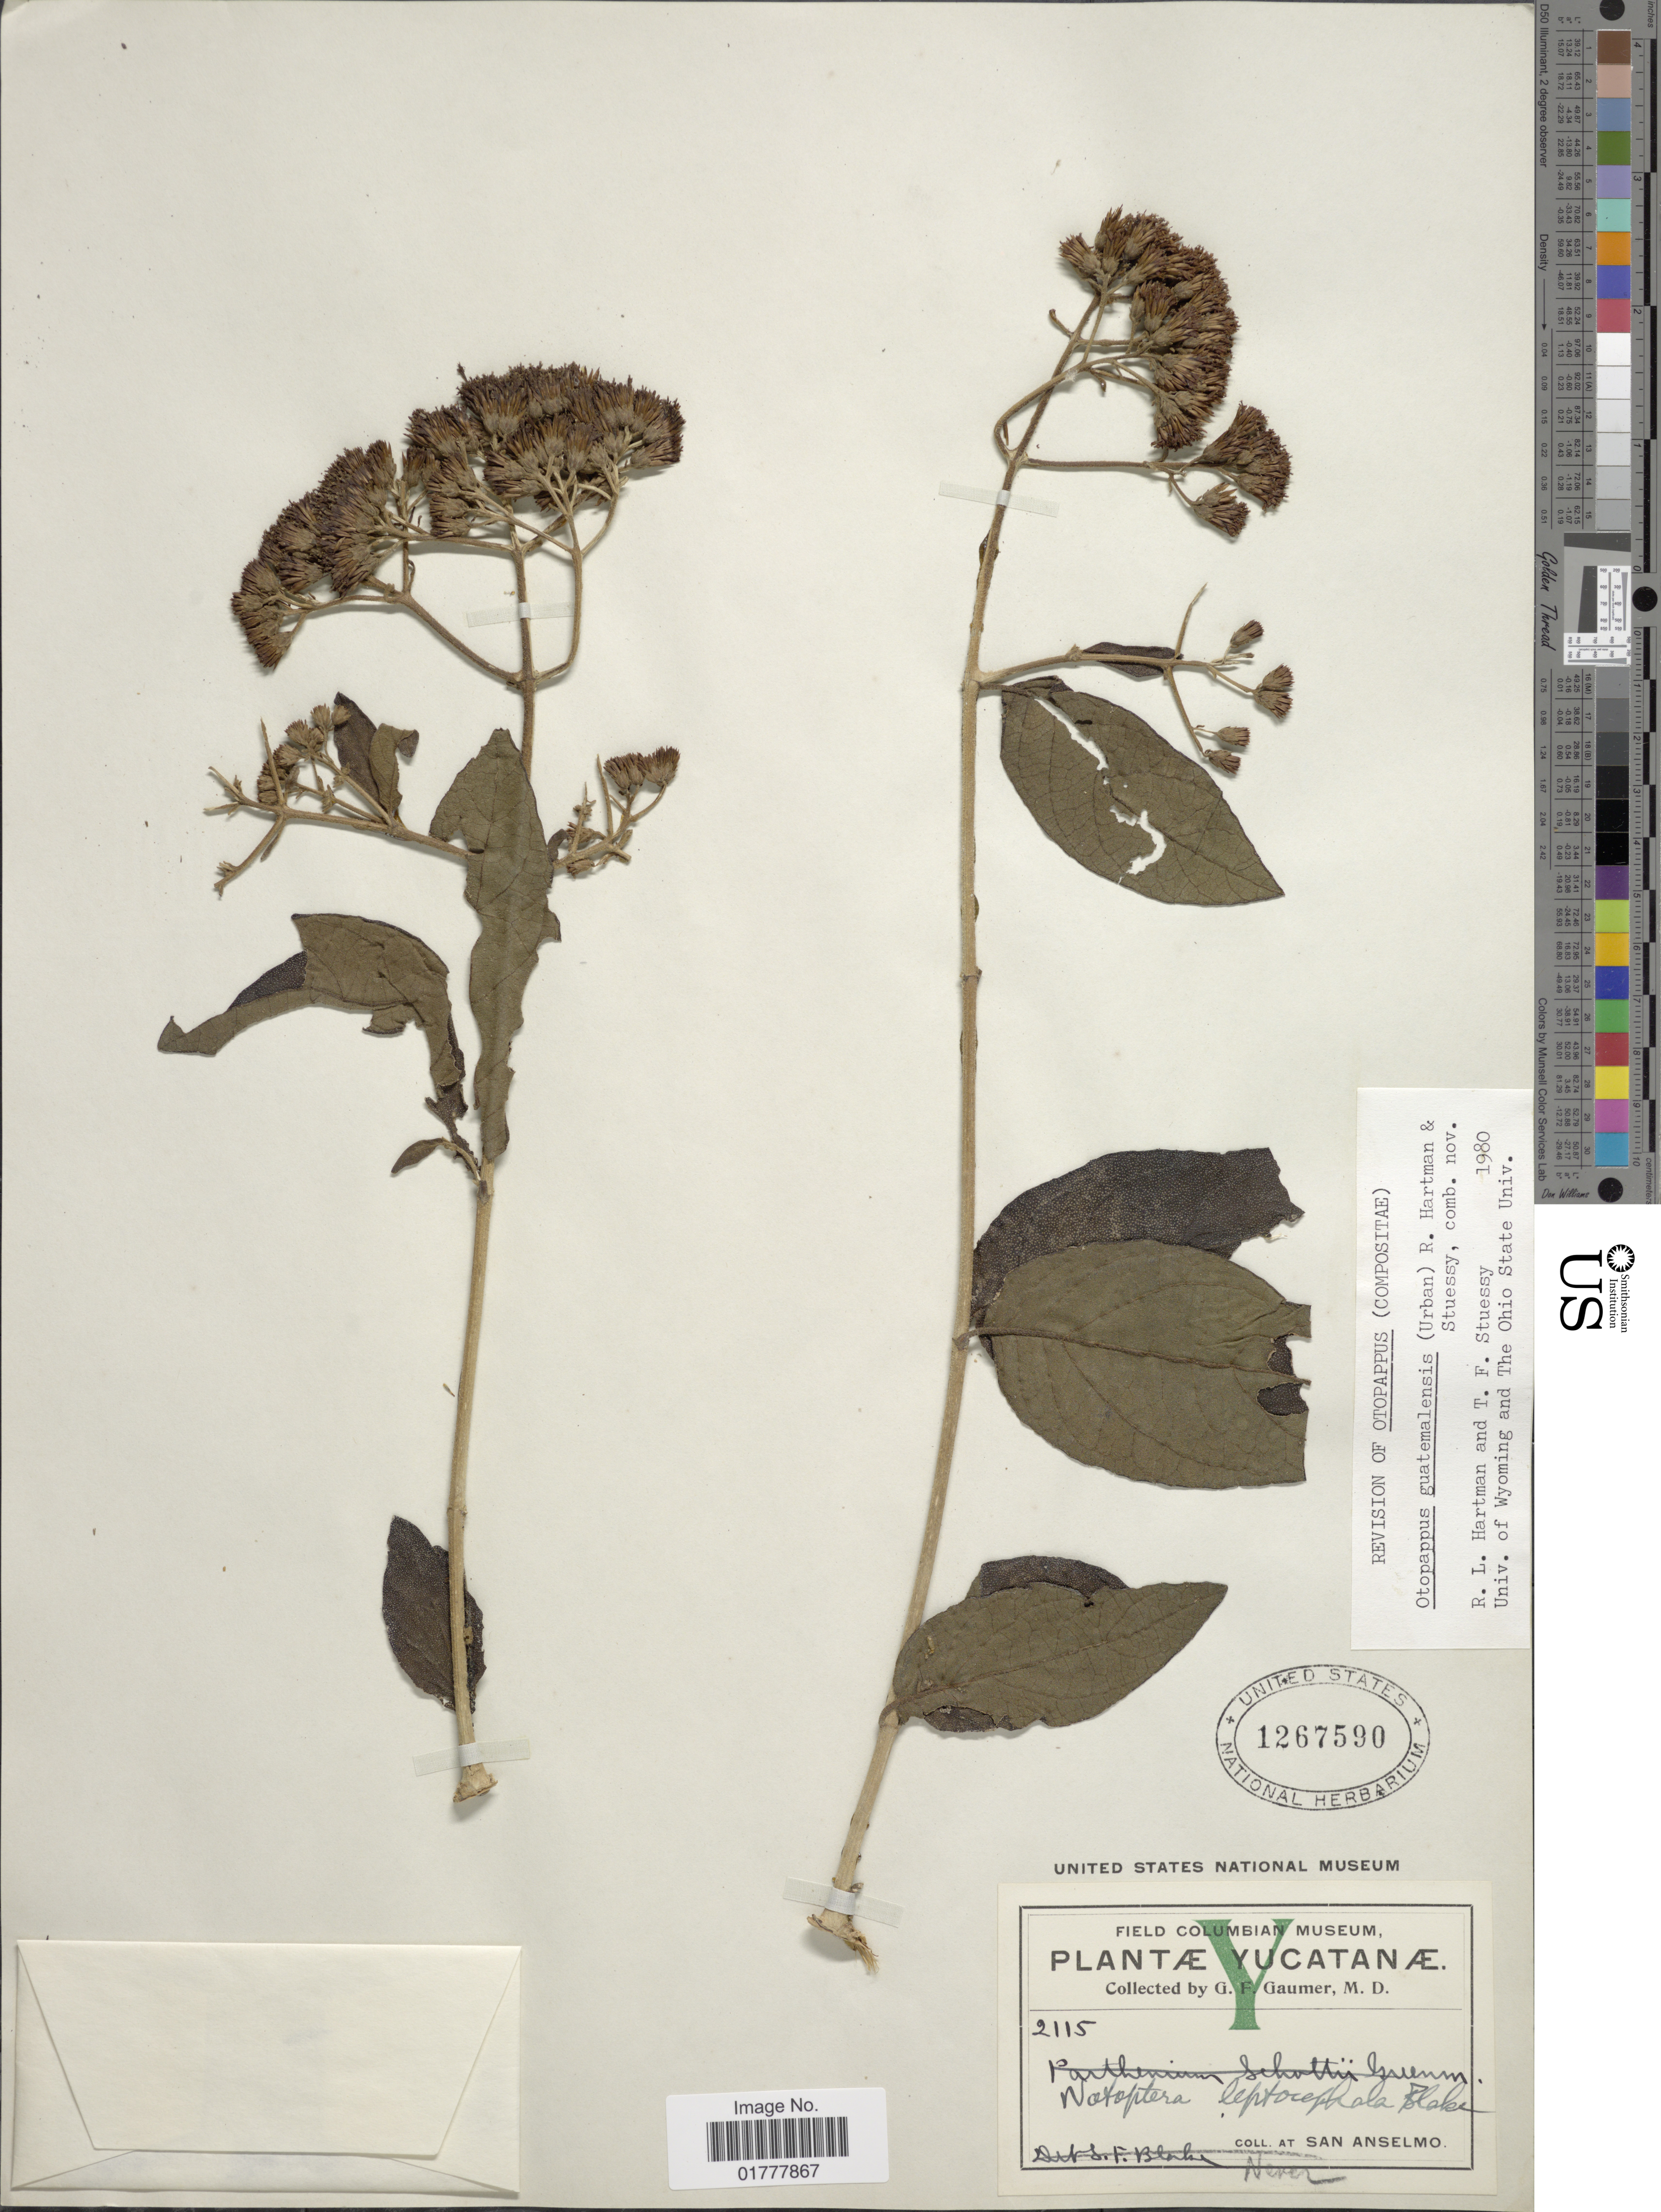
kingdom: Plantae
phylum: Tracheophyta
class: Magnoliopsida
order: Asterales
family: Asteraceae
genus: Otopappus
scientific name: Otopappus guatemalensis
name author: (Urb.) R.L. Hartm. & Steussy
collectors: G. F. Gaumer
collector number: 2115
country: Mexico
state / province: Yucatán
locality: At San Anselmo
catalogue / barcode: US 1267590